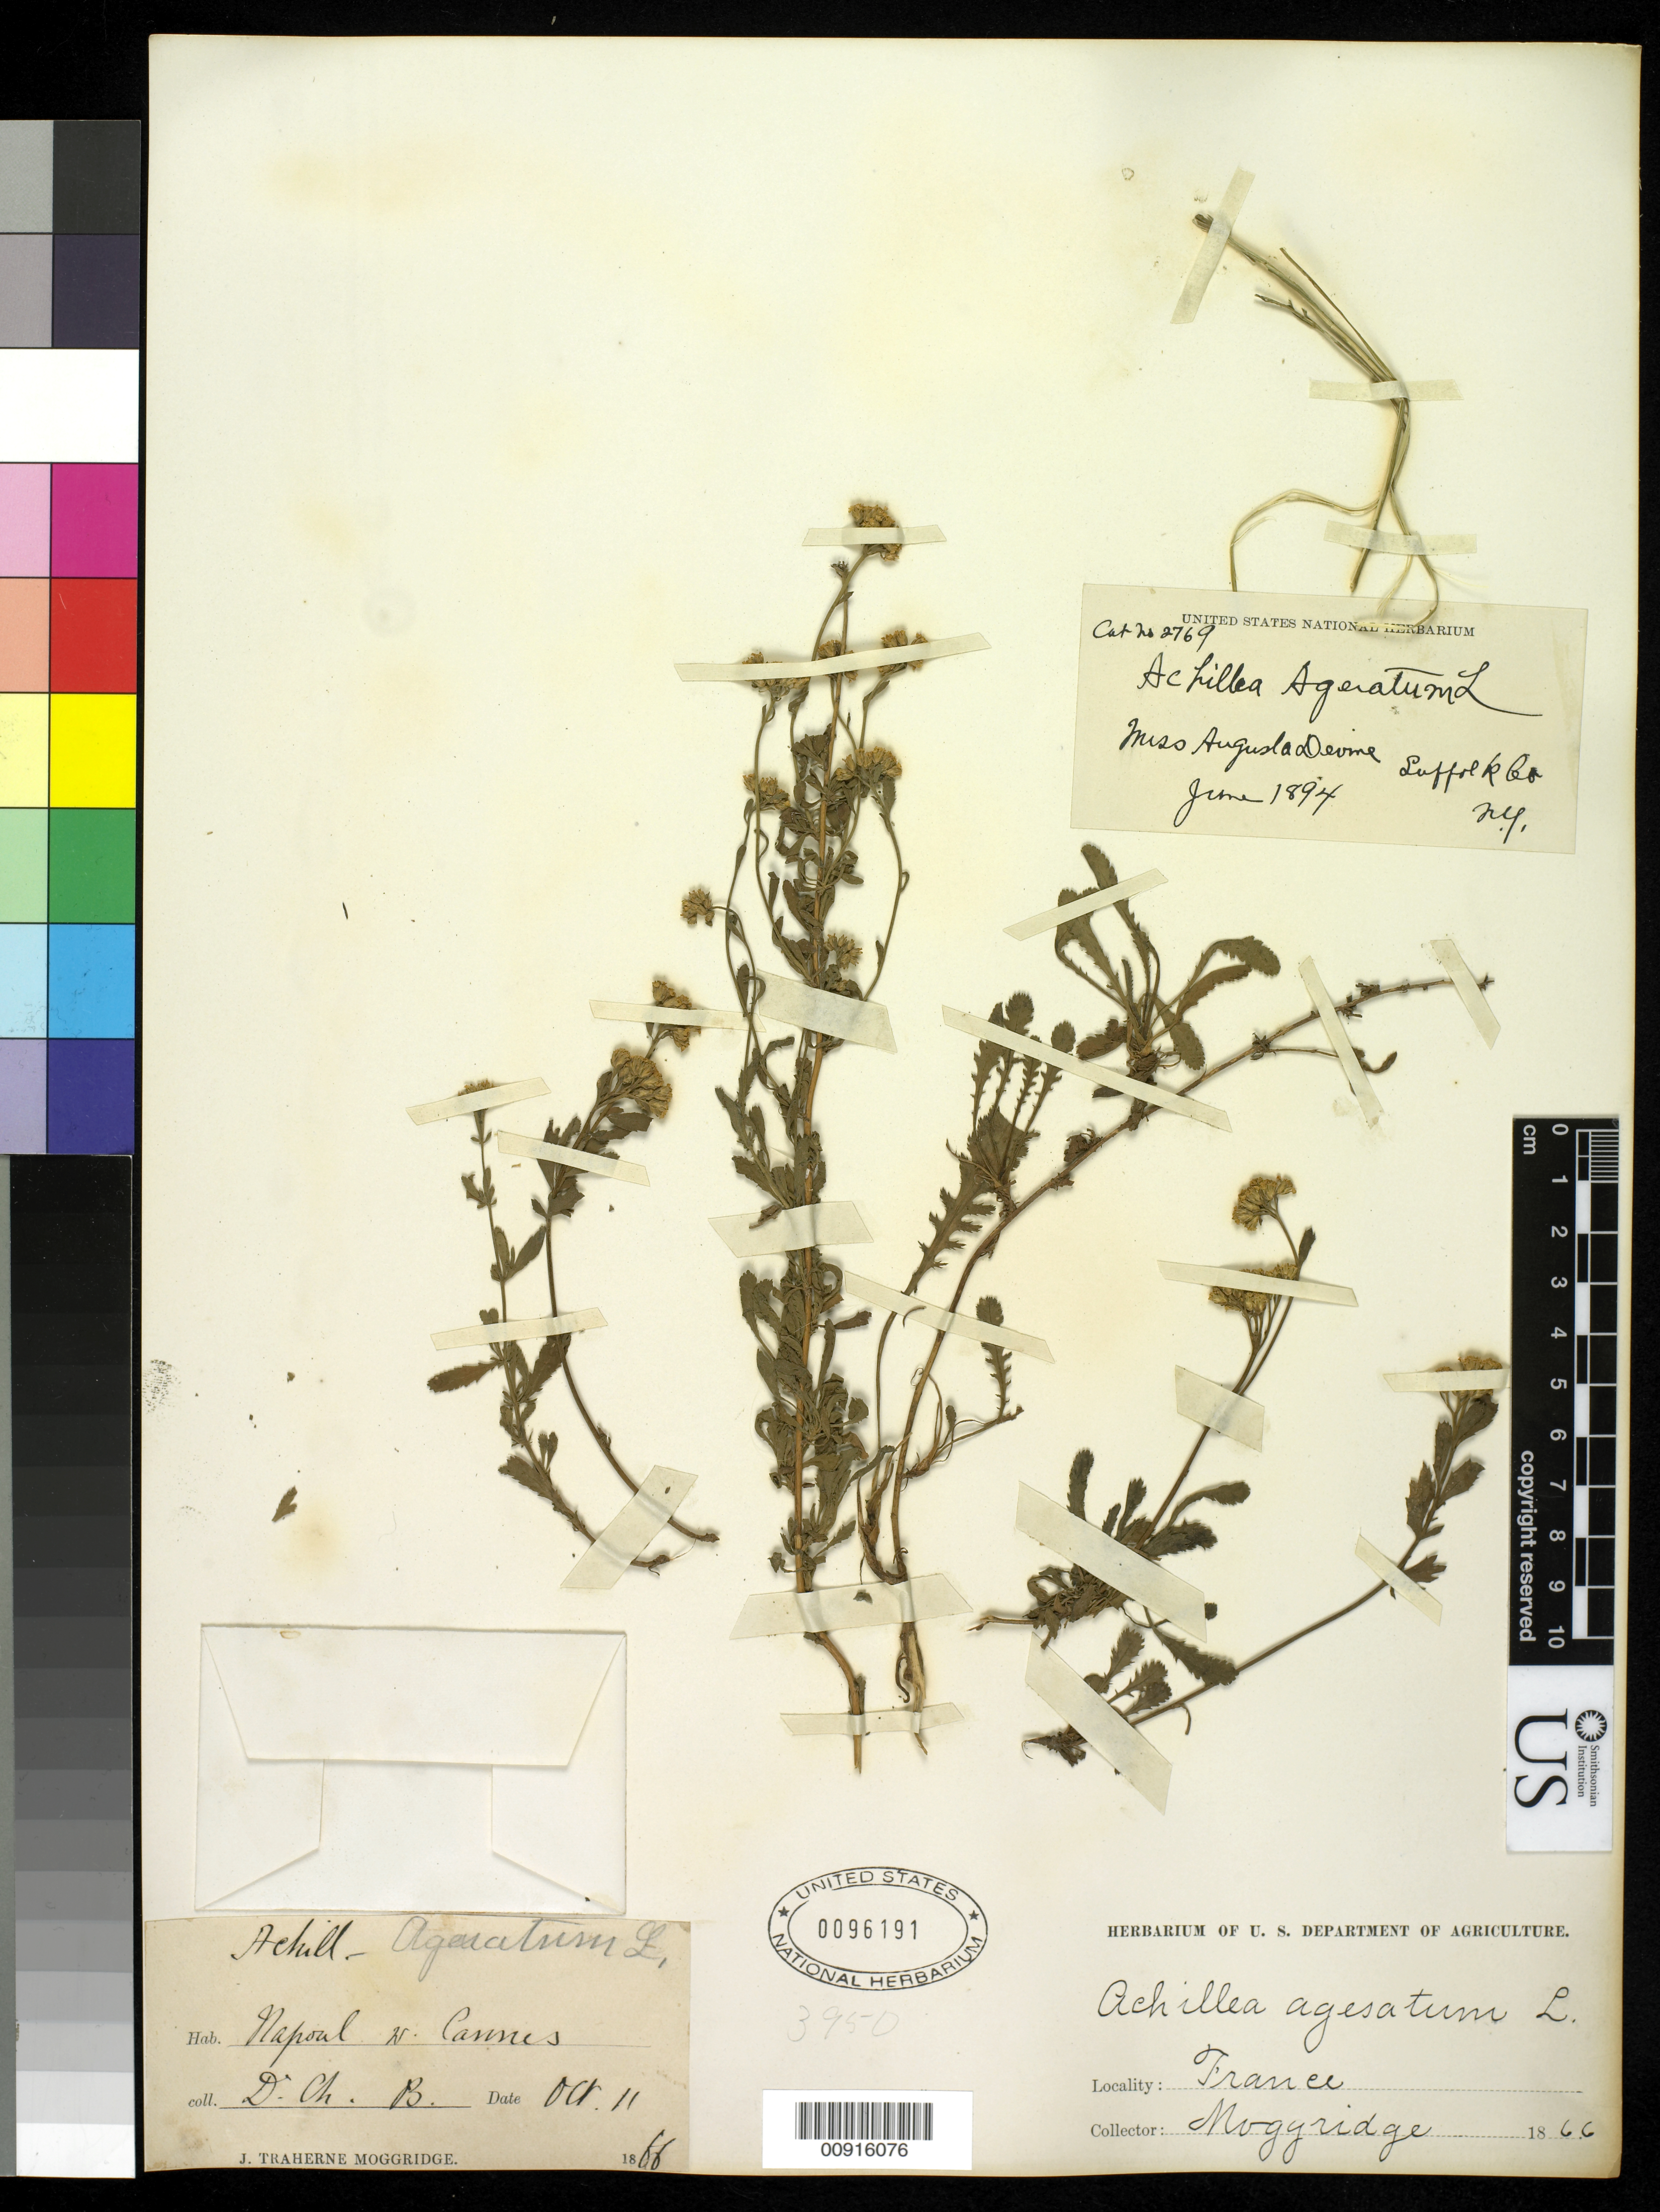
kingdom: Plantae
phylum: Tracheophyta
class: Magnoliopsida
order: Asterales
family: Asteraceae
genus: Achillea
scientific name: Achillea ageratum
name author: L.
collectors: J. T. Moggridge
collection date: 1866-10-11/1866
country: France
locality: Napoul N. Cannes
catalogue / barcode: US 96191